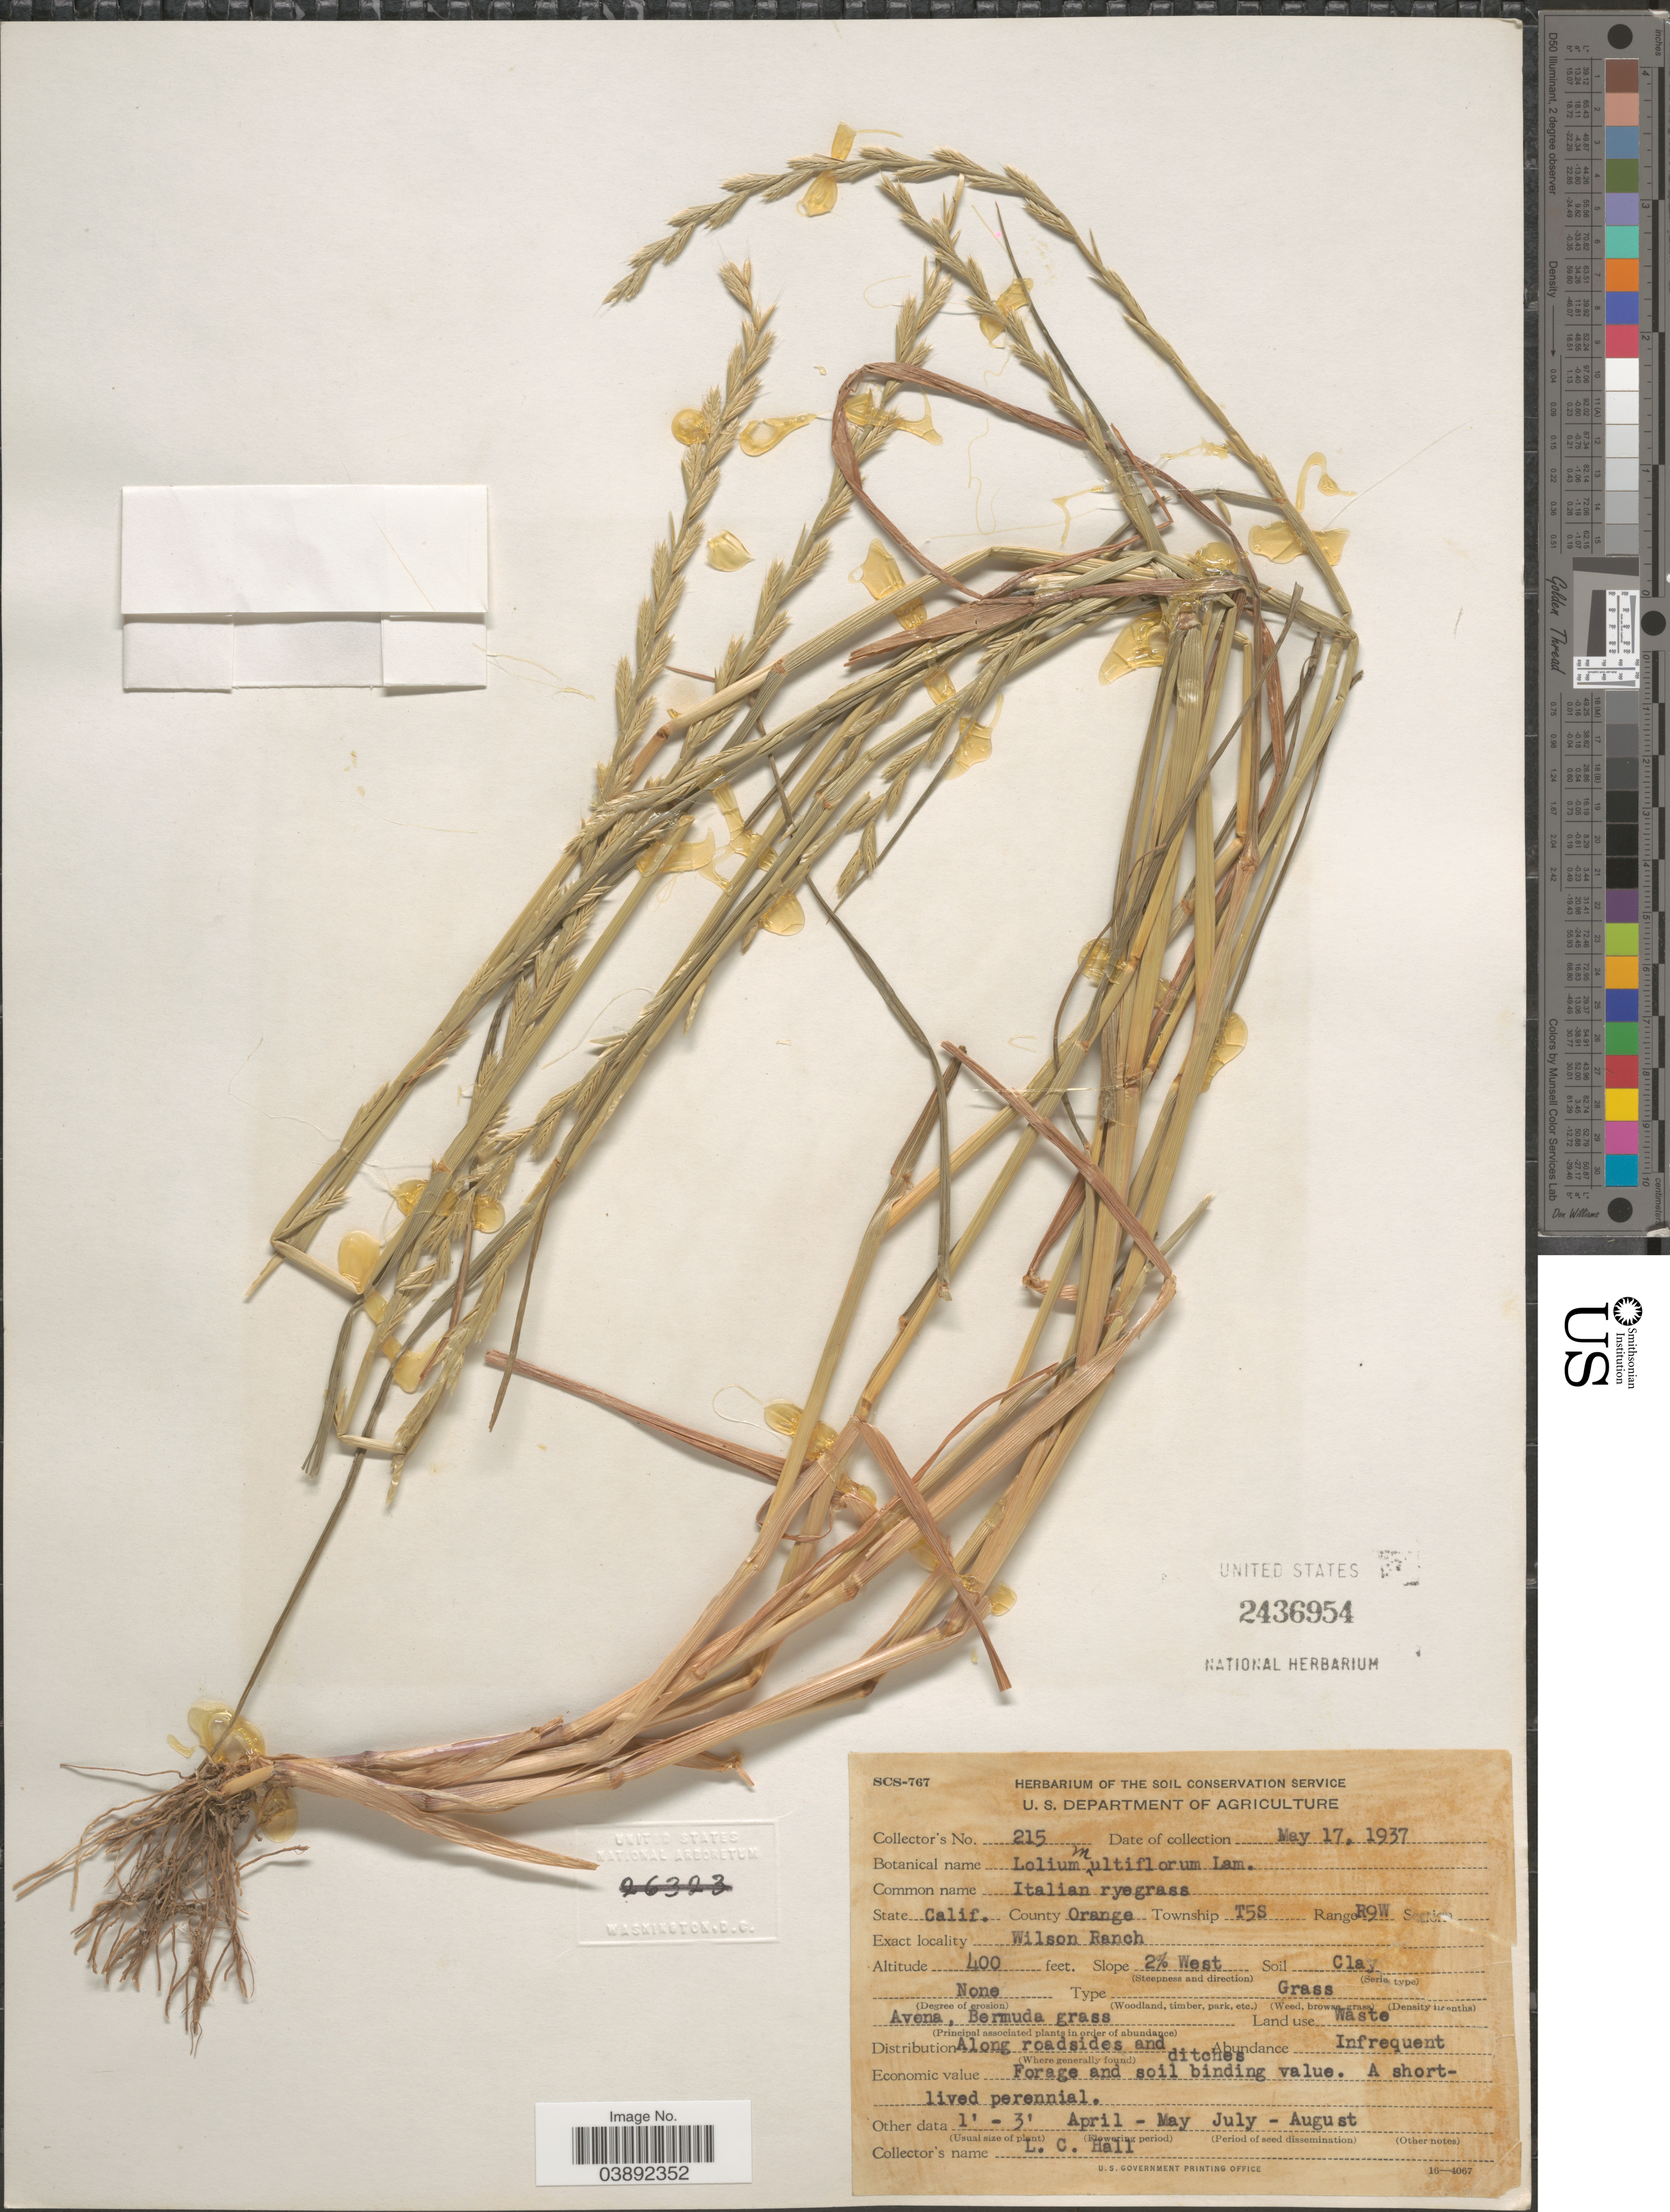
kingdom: Plantae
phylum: Tracheophyta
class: Liliopsida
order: Poales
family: Poaceae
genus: Lolium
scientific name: Lolium multiflorum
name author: Lam.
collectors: L. Hall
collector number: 215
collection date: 1937-05-17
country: United States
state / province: California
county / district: Orange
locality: County Orange. Township T5S Range R9W. Wilson Ranch. Slope 2% West.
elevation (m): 122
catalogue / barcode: US 2436954